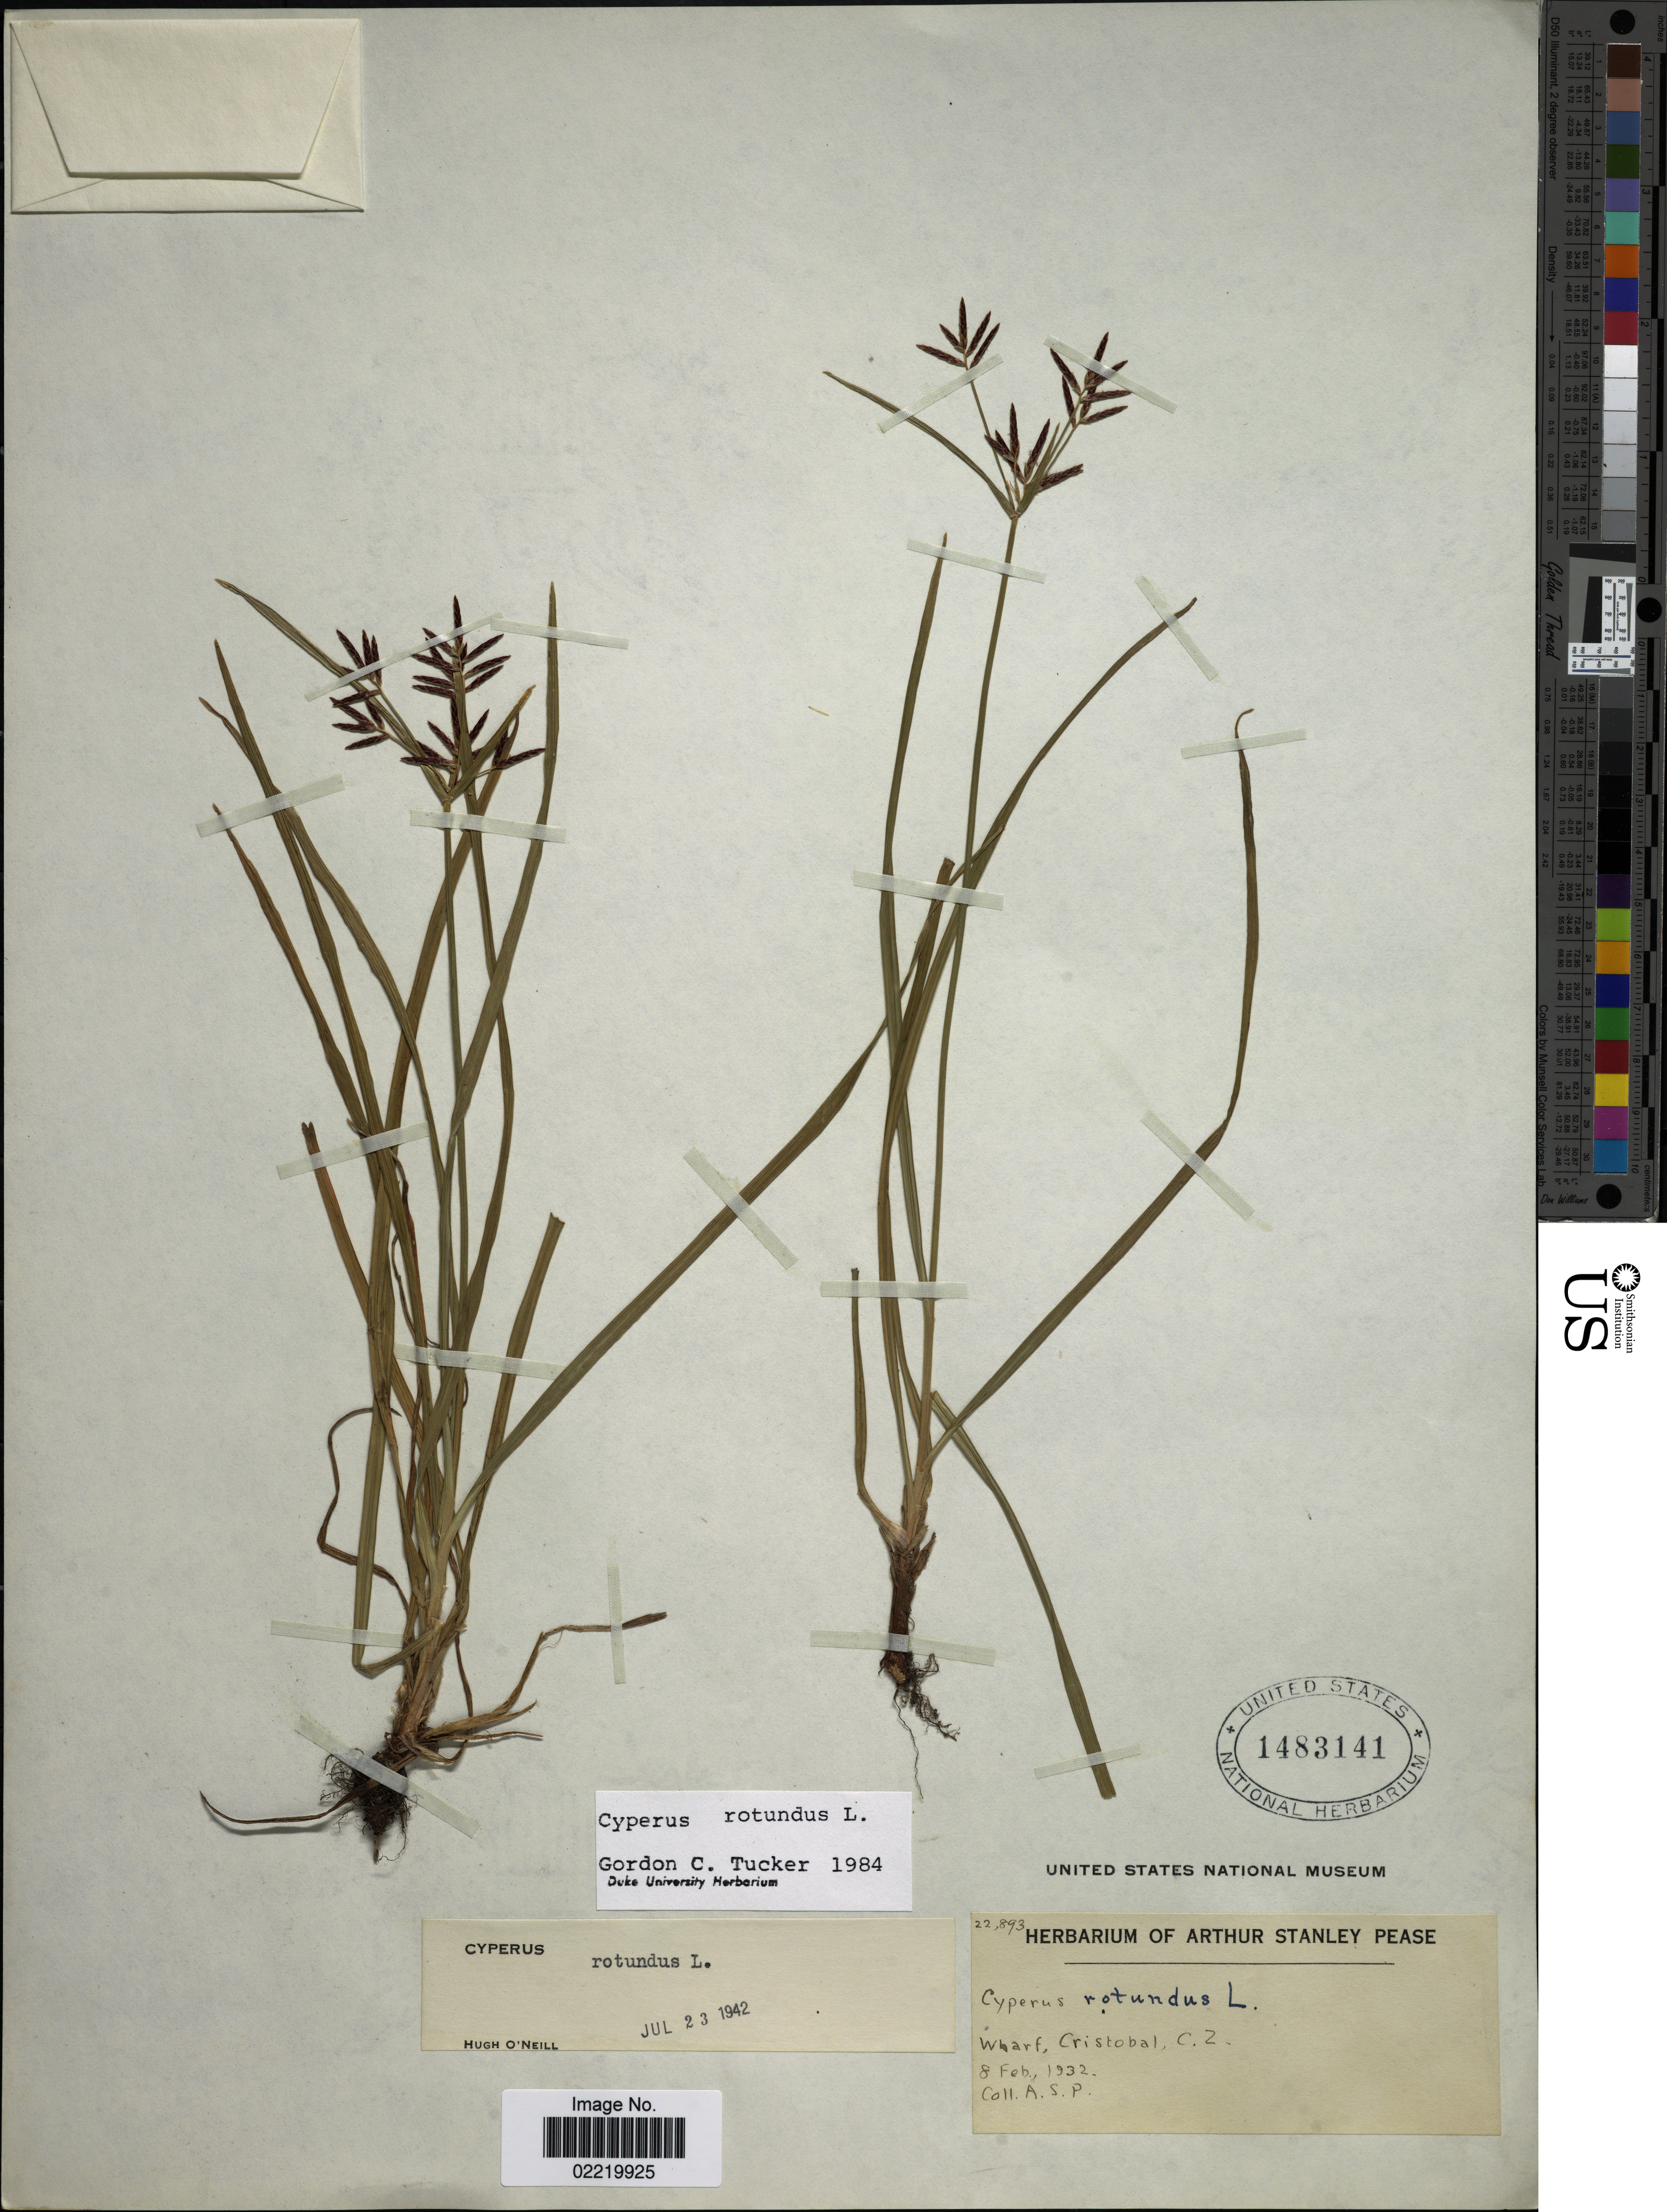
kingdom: Plantae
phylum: Tracheophyta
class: Liliopsida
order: Poales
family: Cyperaceae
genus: Cyperus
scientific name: Cyperus rotundus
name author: L.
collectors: A. S. Pease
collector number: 22893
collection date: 1932-02-08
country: Panama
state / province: Colón / Panamá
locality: Wharf, Cristobal, C.Z.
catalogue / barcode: US 1483141